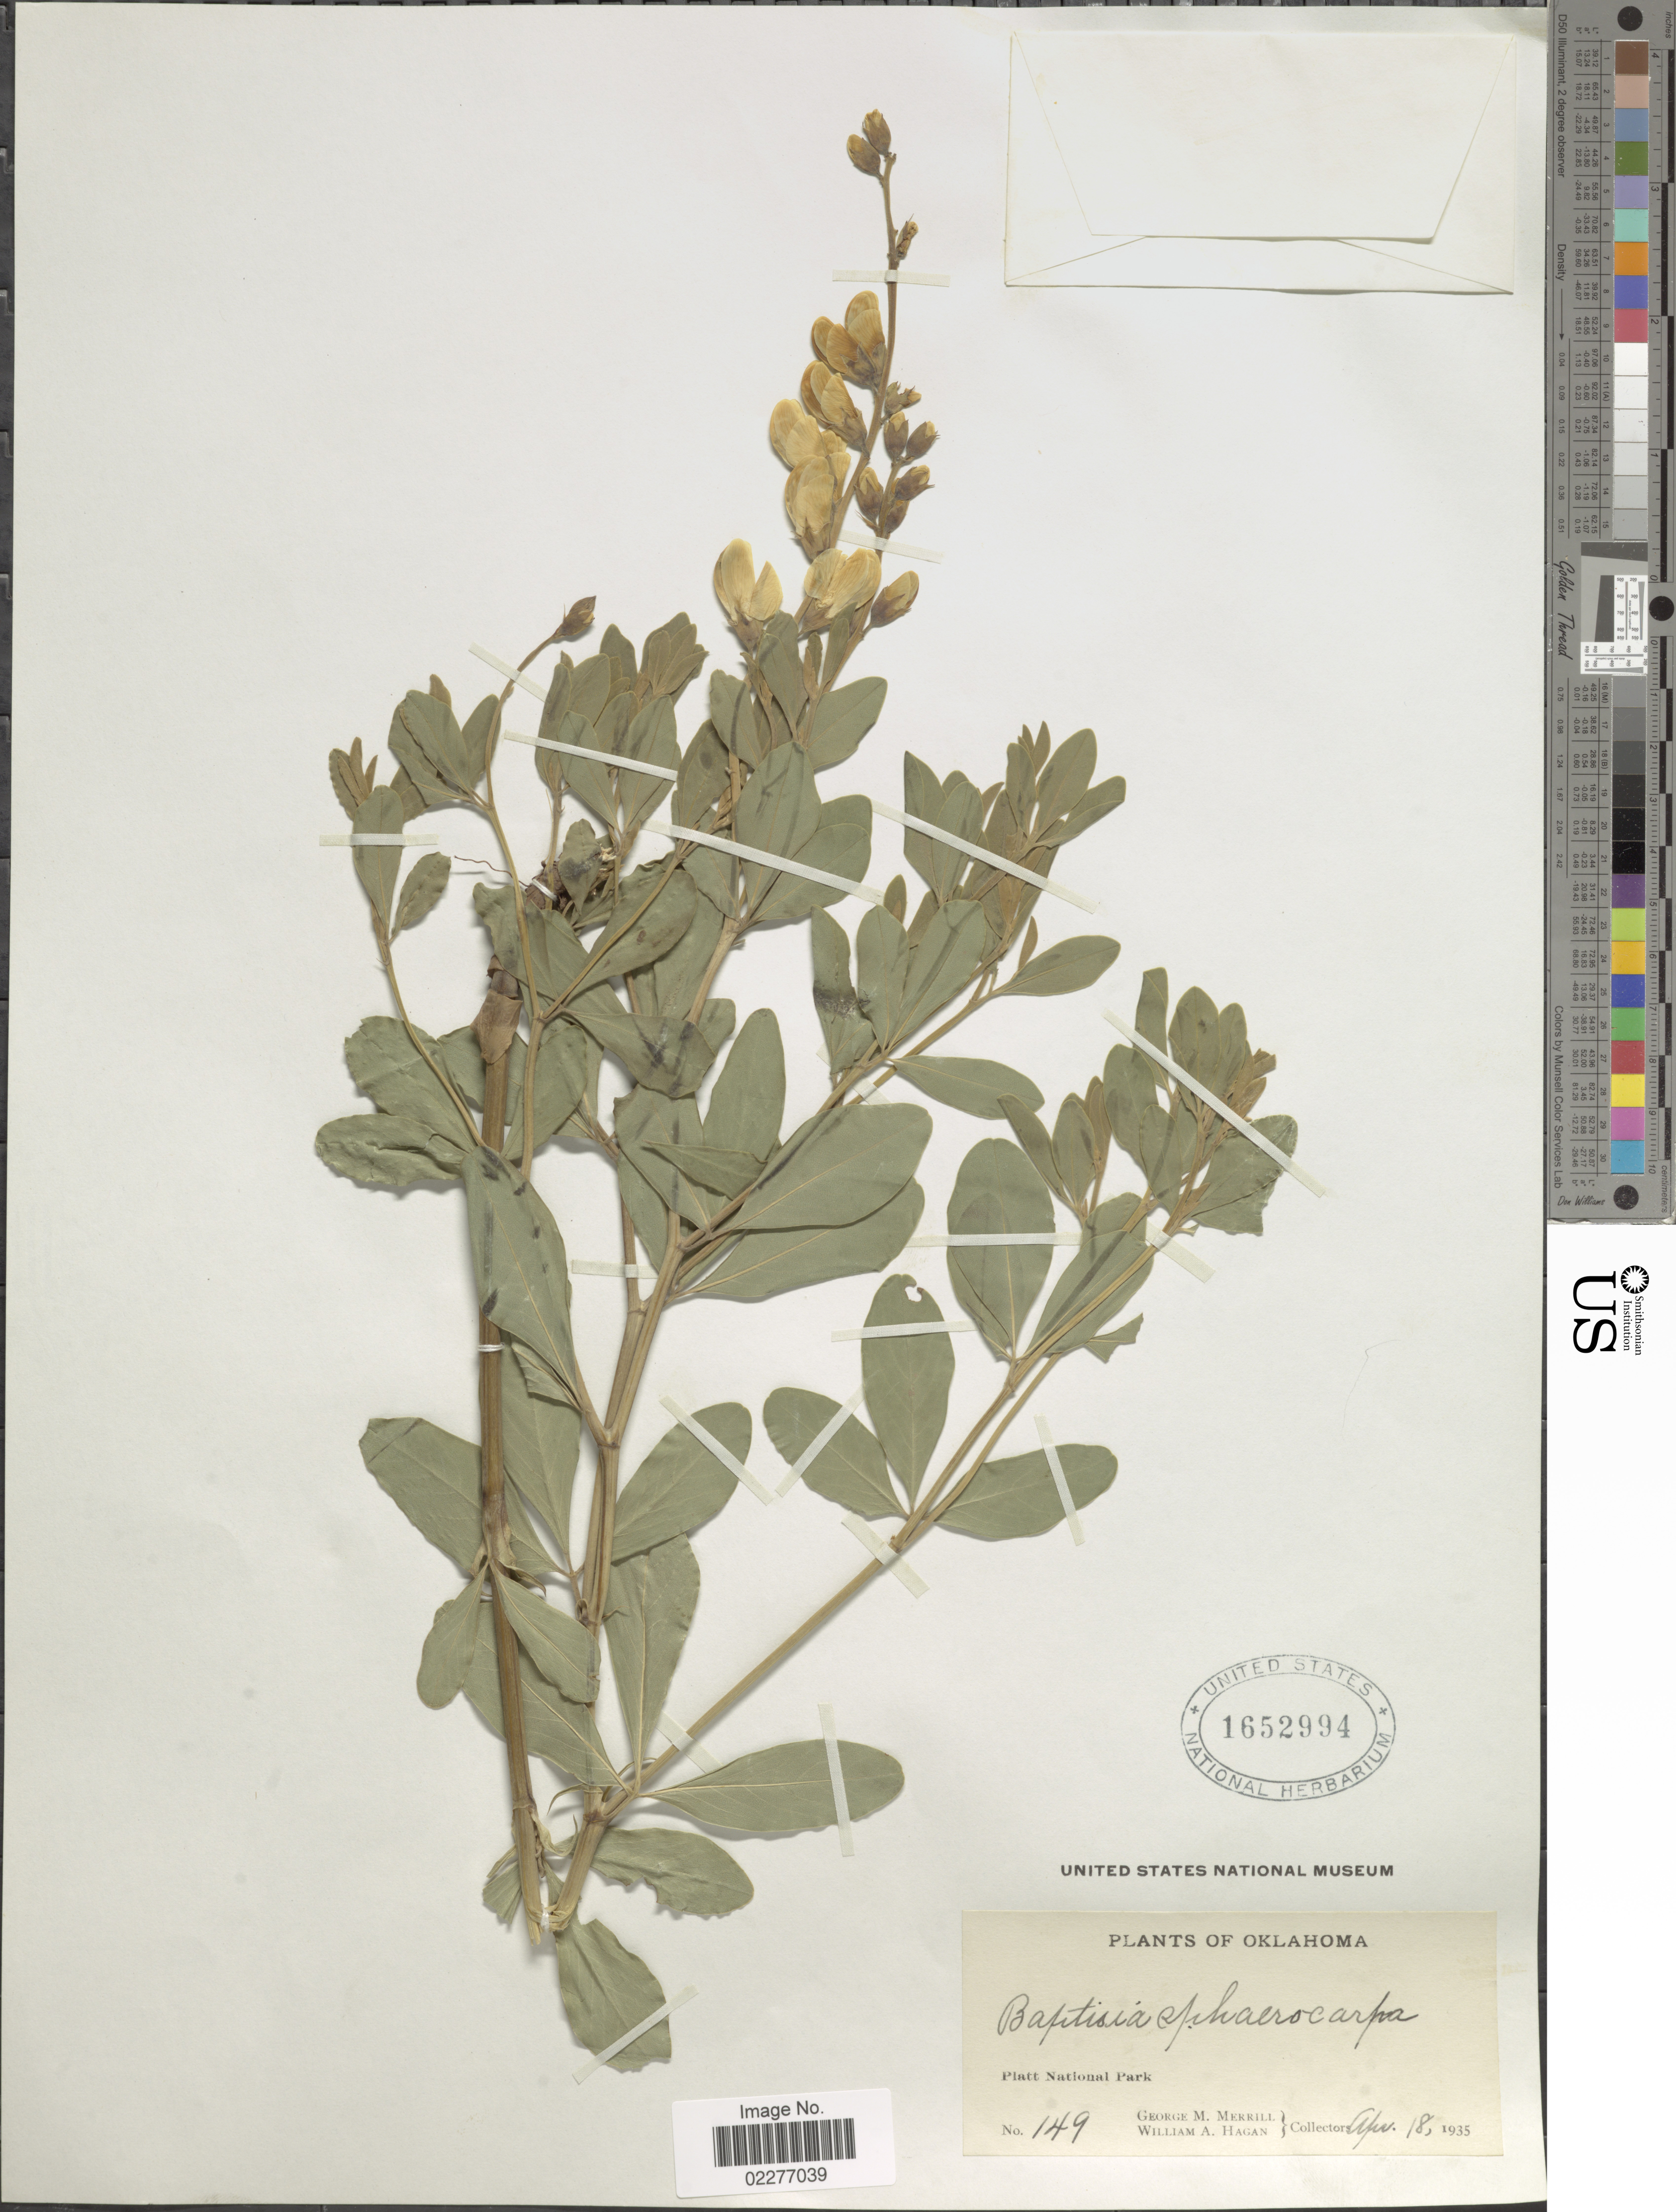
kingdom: Plantae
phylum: Tracheophyta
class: Magnoliopsida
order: Fabales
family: Fabaceae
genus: Baptisia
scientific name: Baptisia sphaerocarpa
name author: Nutt.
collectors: G. M. Merrill & W. Hagan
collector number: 149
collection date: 1935-04-18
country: United States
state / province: Oklahoma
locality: Platt National Park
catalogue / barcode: US 1652994